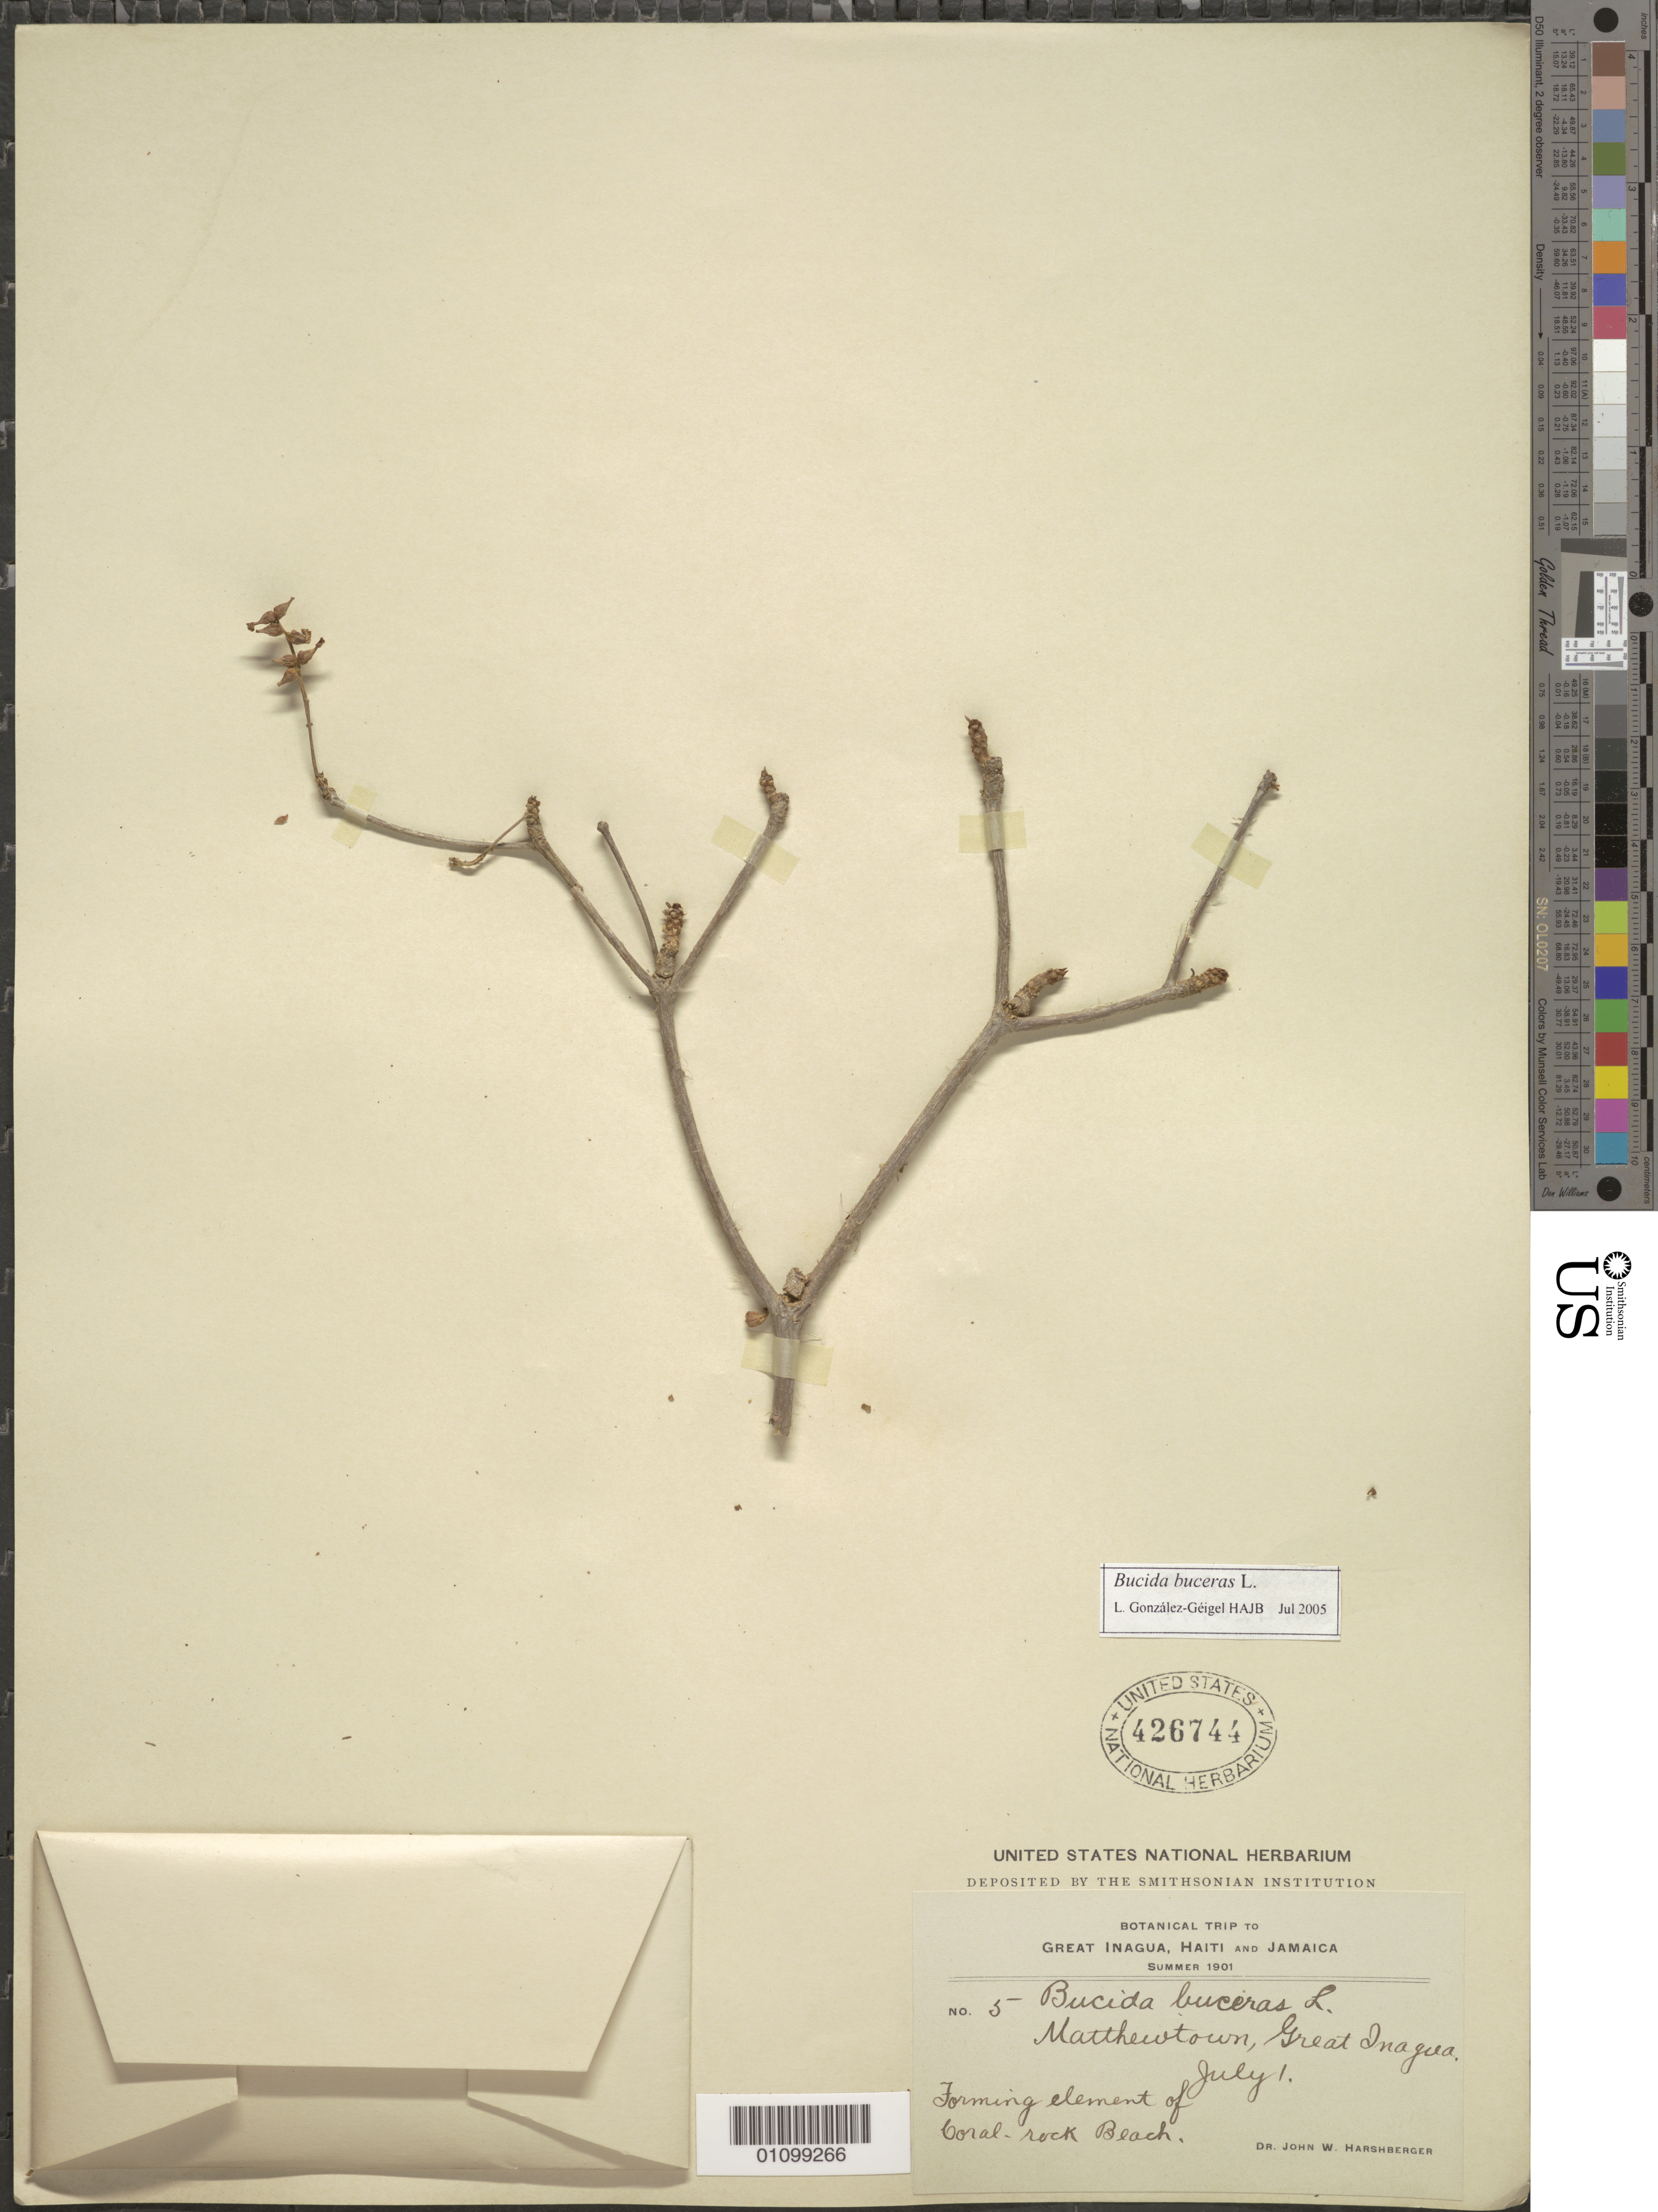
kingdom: Plantae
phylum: Tracheophyta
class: Magnoliopsida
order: Myrtales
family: Combretaceae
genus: Terminalia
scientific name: Terminalia buceras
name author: (L.) C. Wright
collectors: J. W. Harshberger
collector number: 5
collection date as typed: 01 Jul 1901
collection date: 1901-07-01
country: Bahamas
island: Great Inagua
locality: Matthewtown, Great Inagua.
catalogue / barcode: US 426744